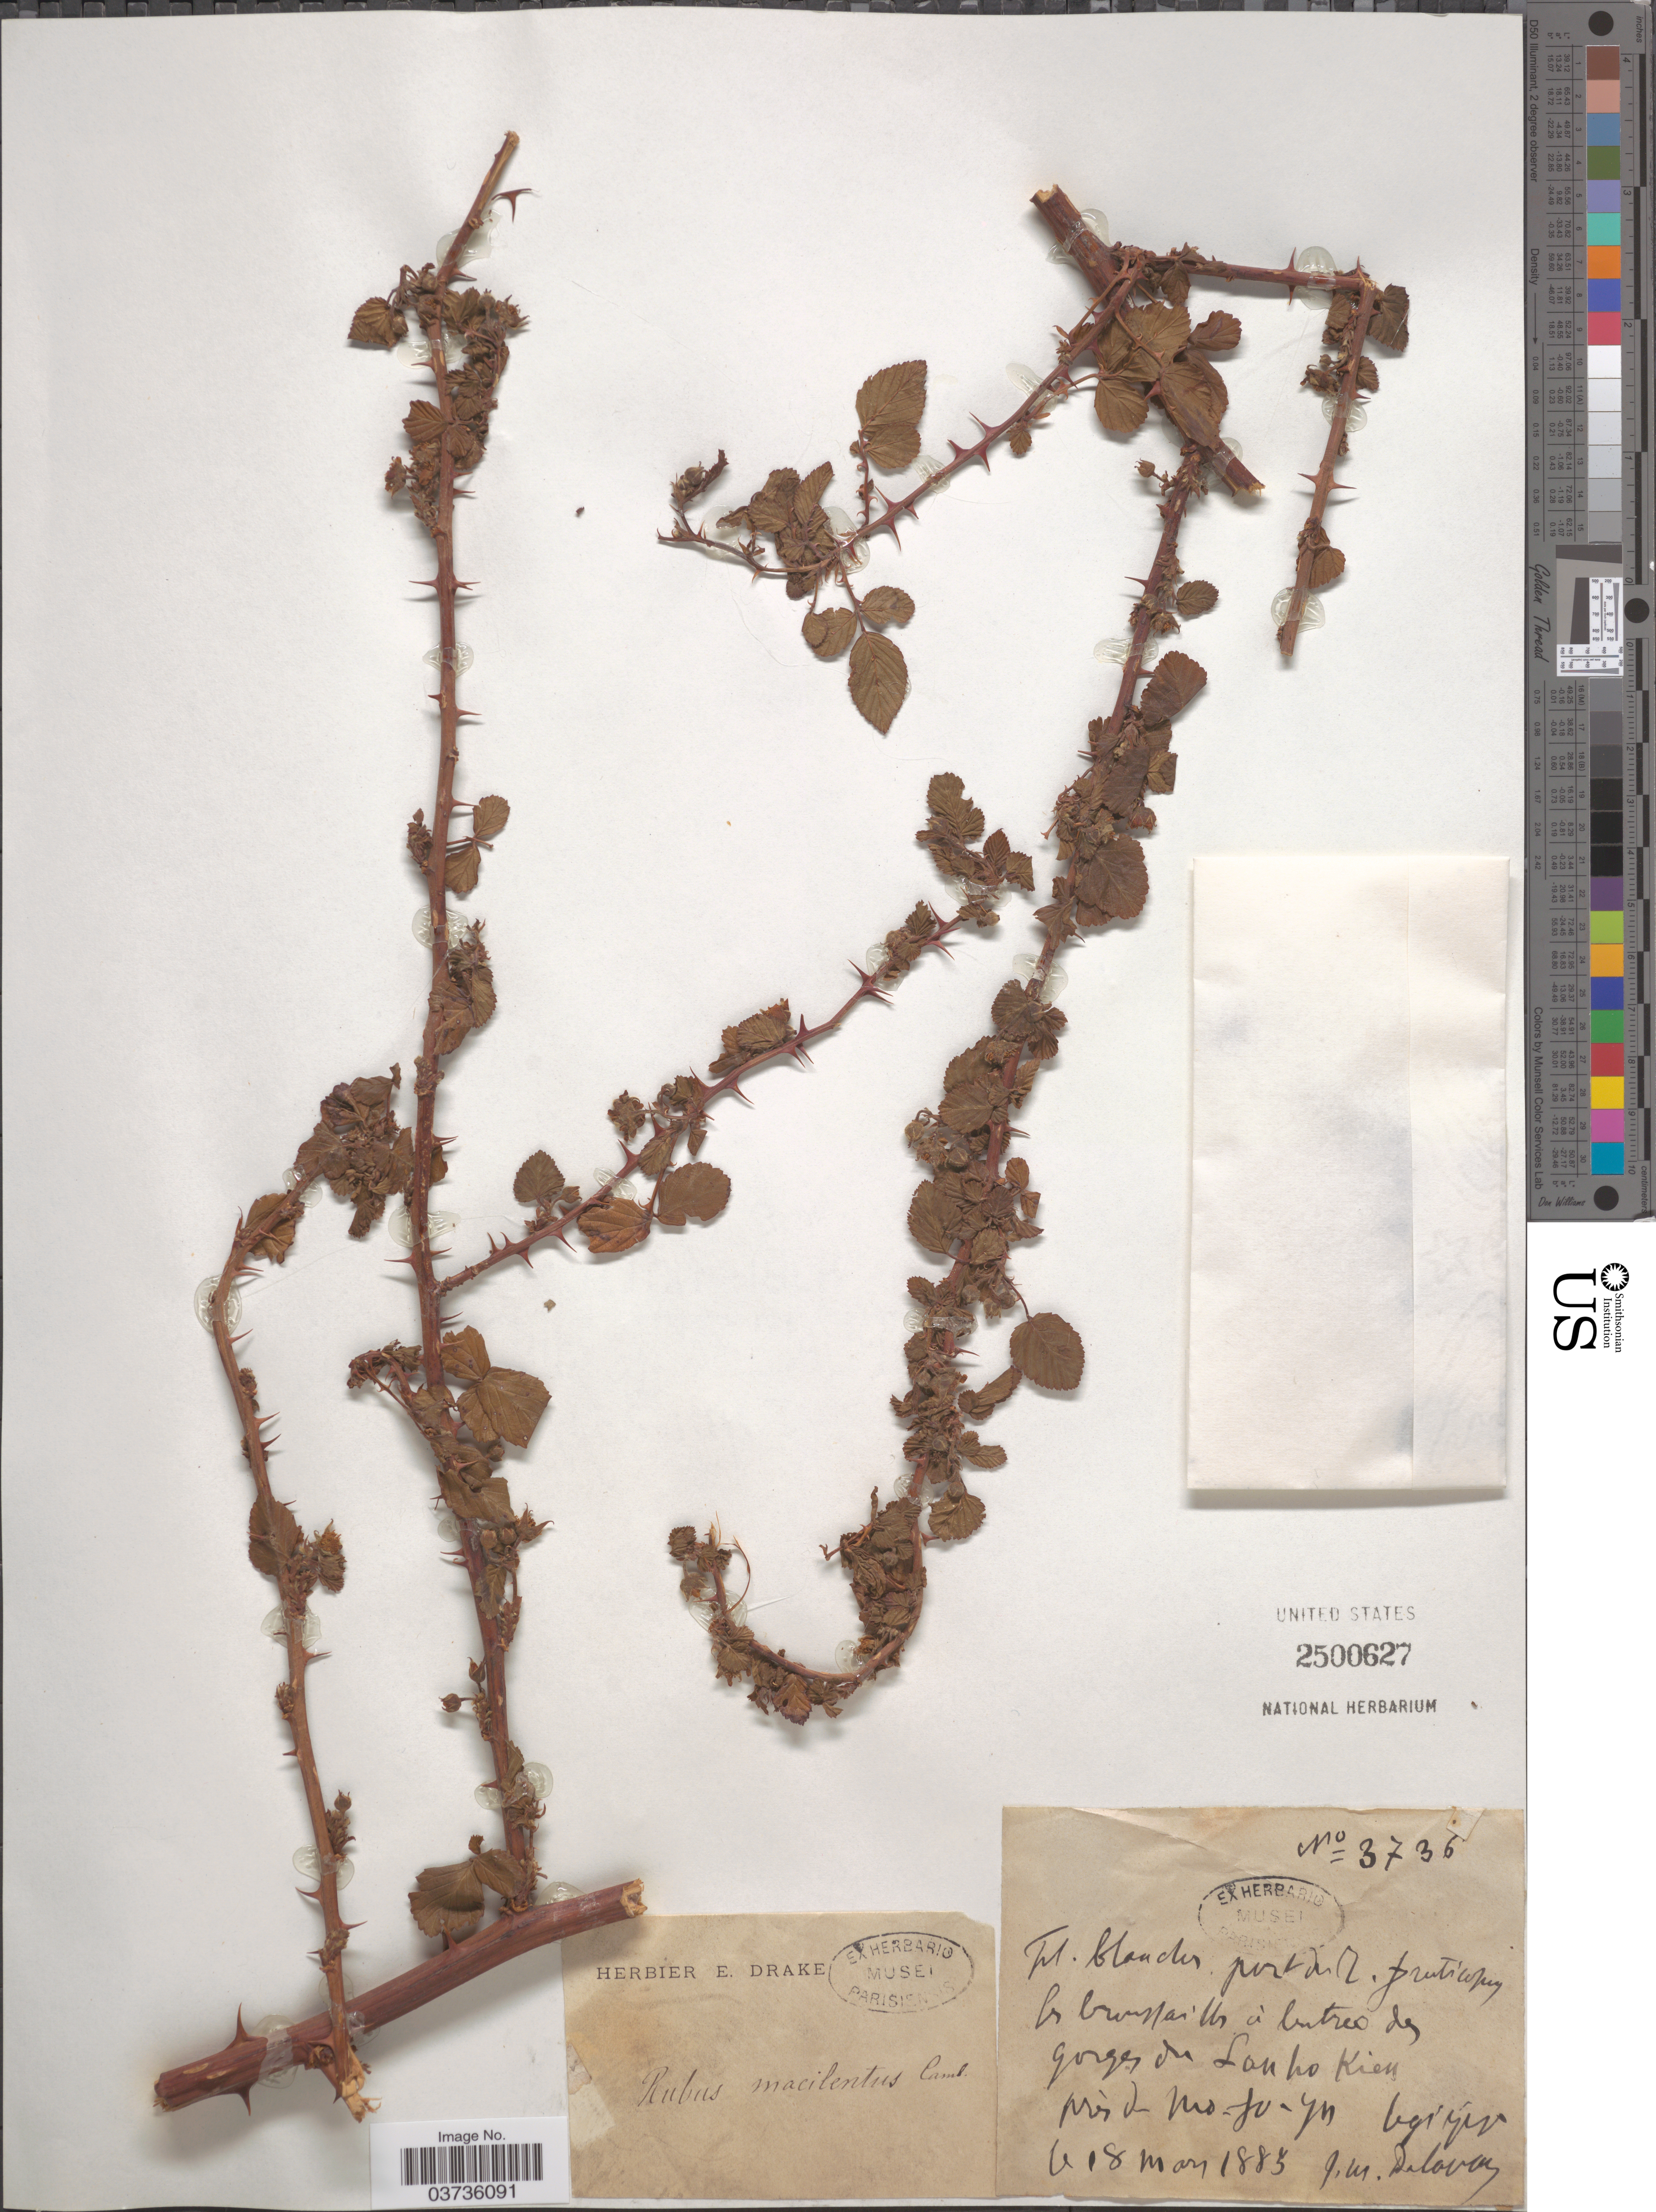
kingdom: Plantae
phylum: Tracheophyta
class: Magnoliopsida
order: Rosales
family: Rosaceae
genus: Rubus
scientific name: Rubus macilentus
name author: Jacquem. ex Cambess.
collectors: J. Delavay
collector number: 3736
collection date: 1885-05-18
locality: Le broussailles á butreo de gorges de Lou Ko Kiem près de Mo-Zo-Yu. [interpreted]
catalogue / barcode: US 2500627